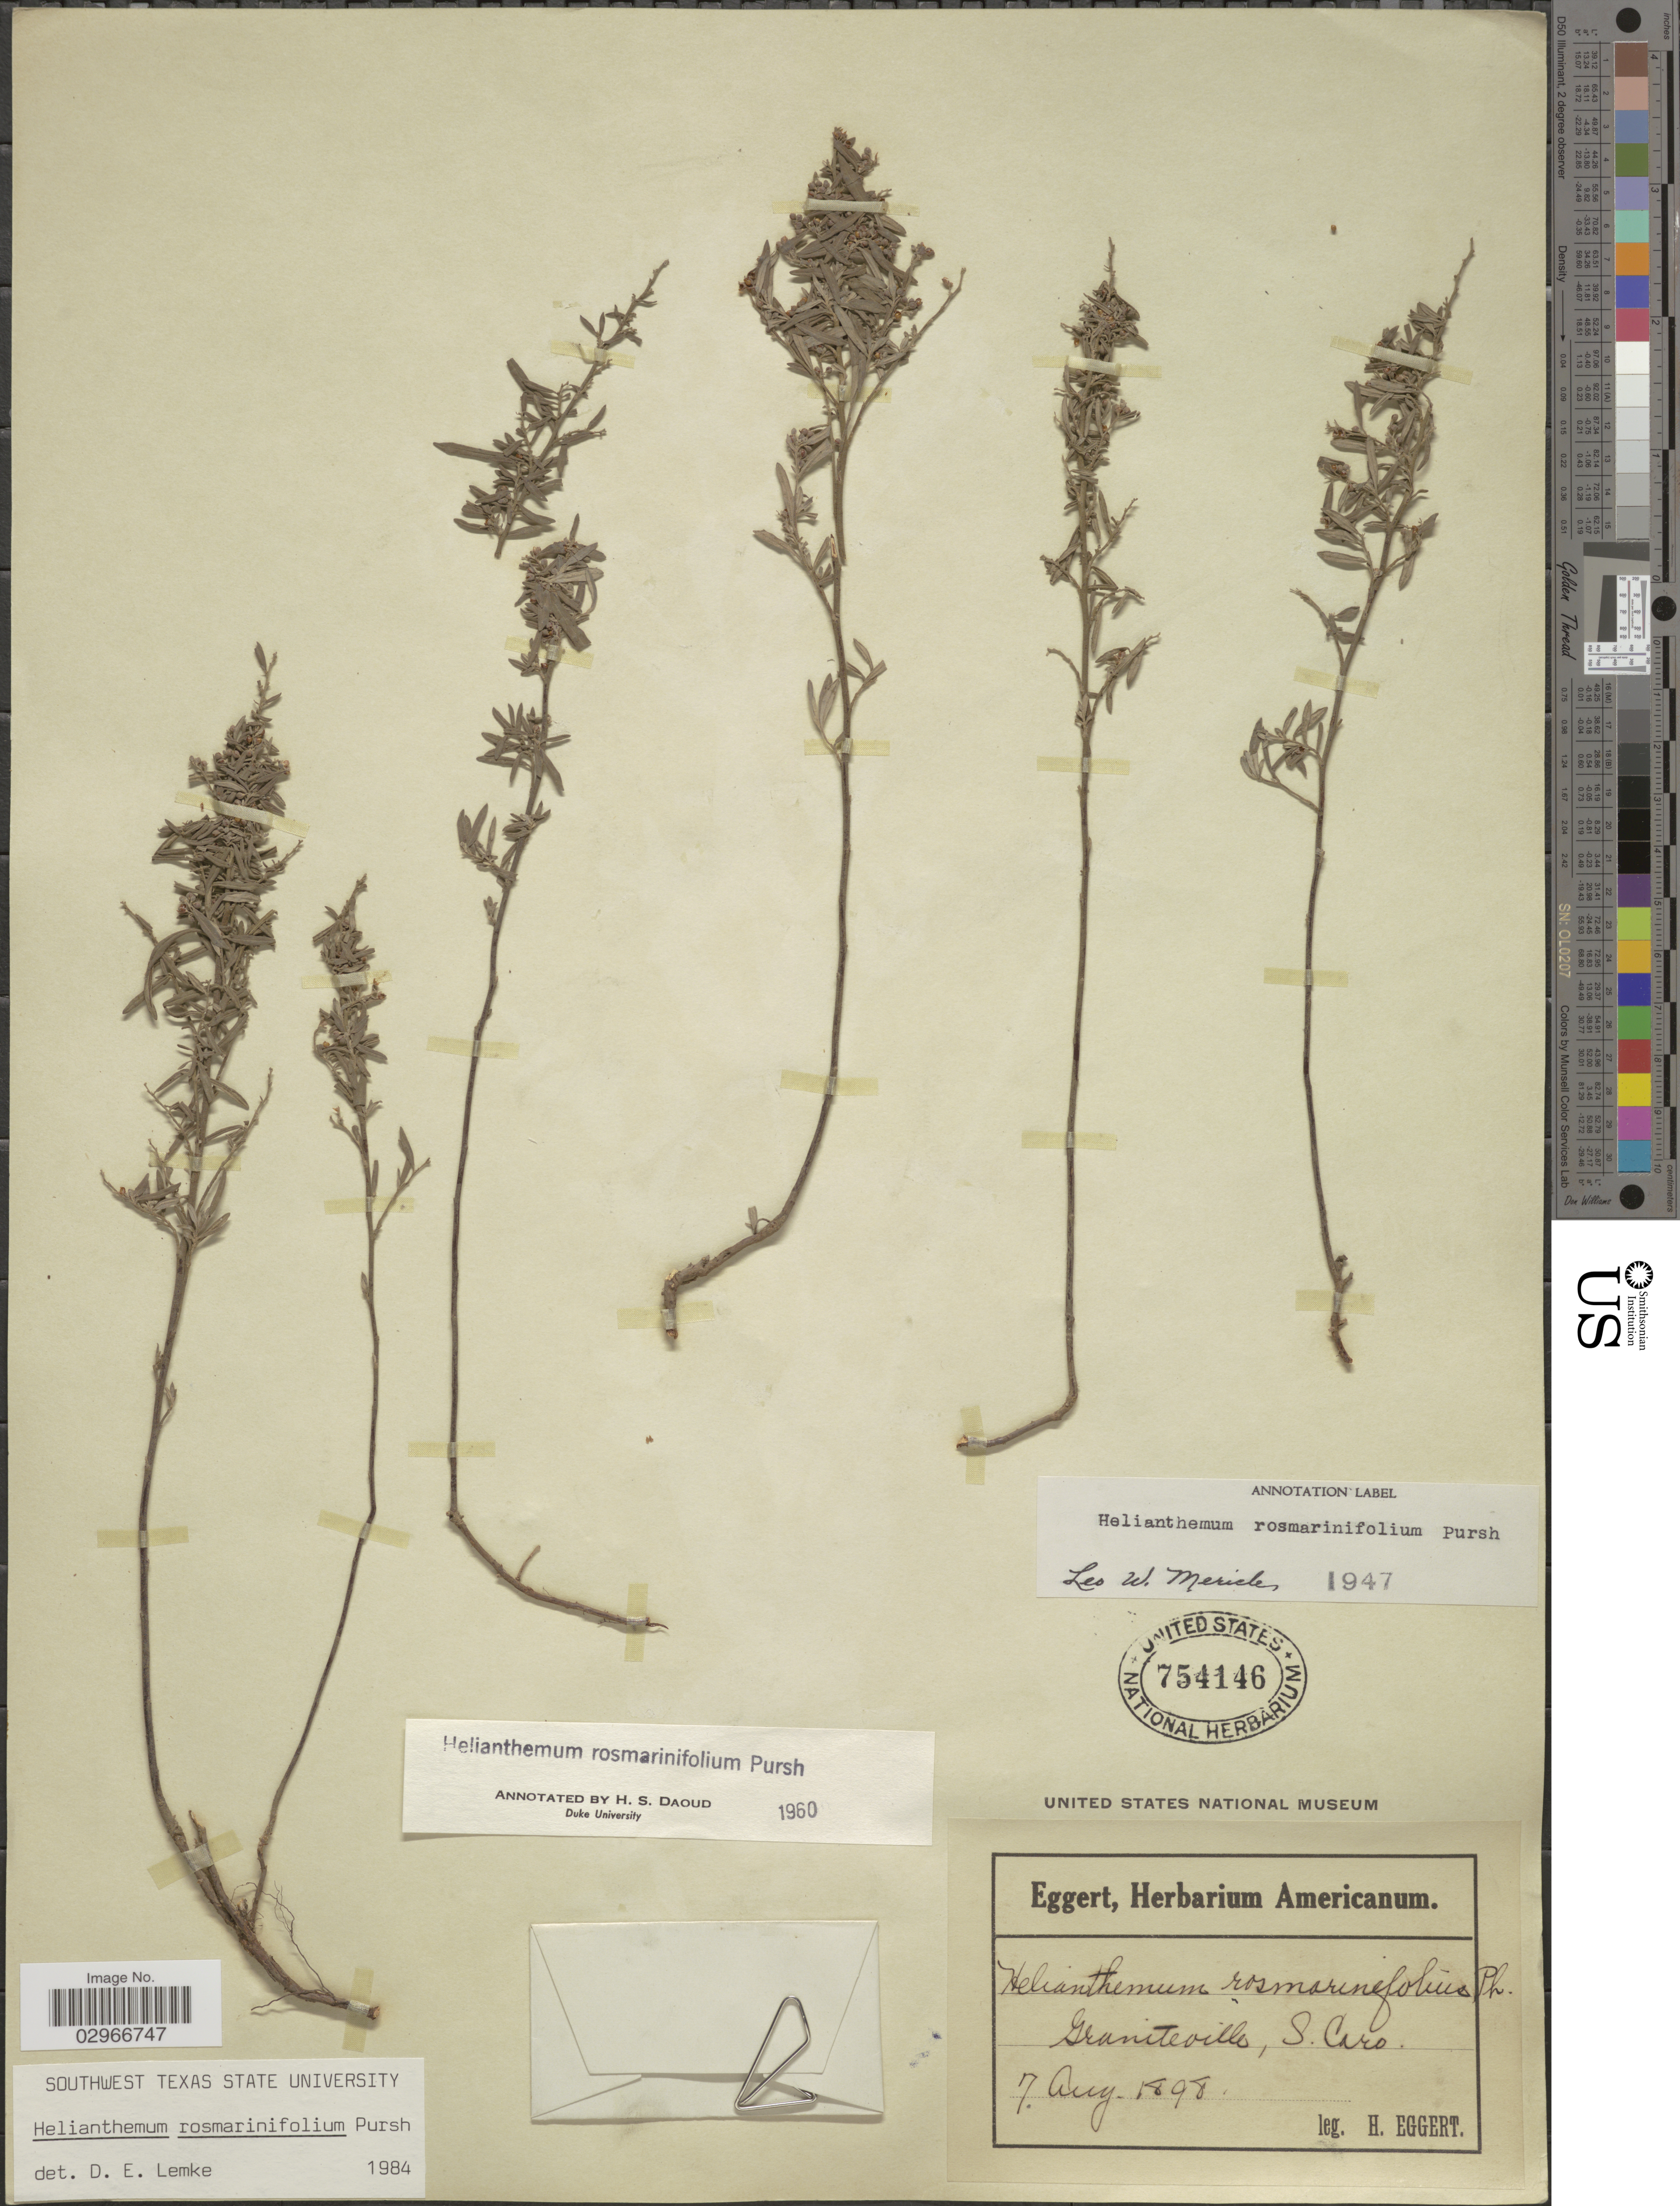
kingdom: Plantae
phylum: Tracheophyta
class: Magnoliopsida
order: Malvales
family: Cistaceae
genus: Helianthemum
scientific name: Helianthemum rosmarinifolium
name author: Pursh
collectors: H. Eggert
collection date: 1898-08-07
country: United States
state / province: South Carolina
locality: Graniteville, S. Caro.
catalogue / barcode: US 754146